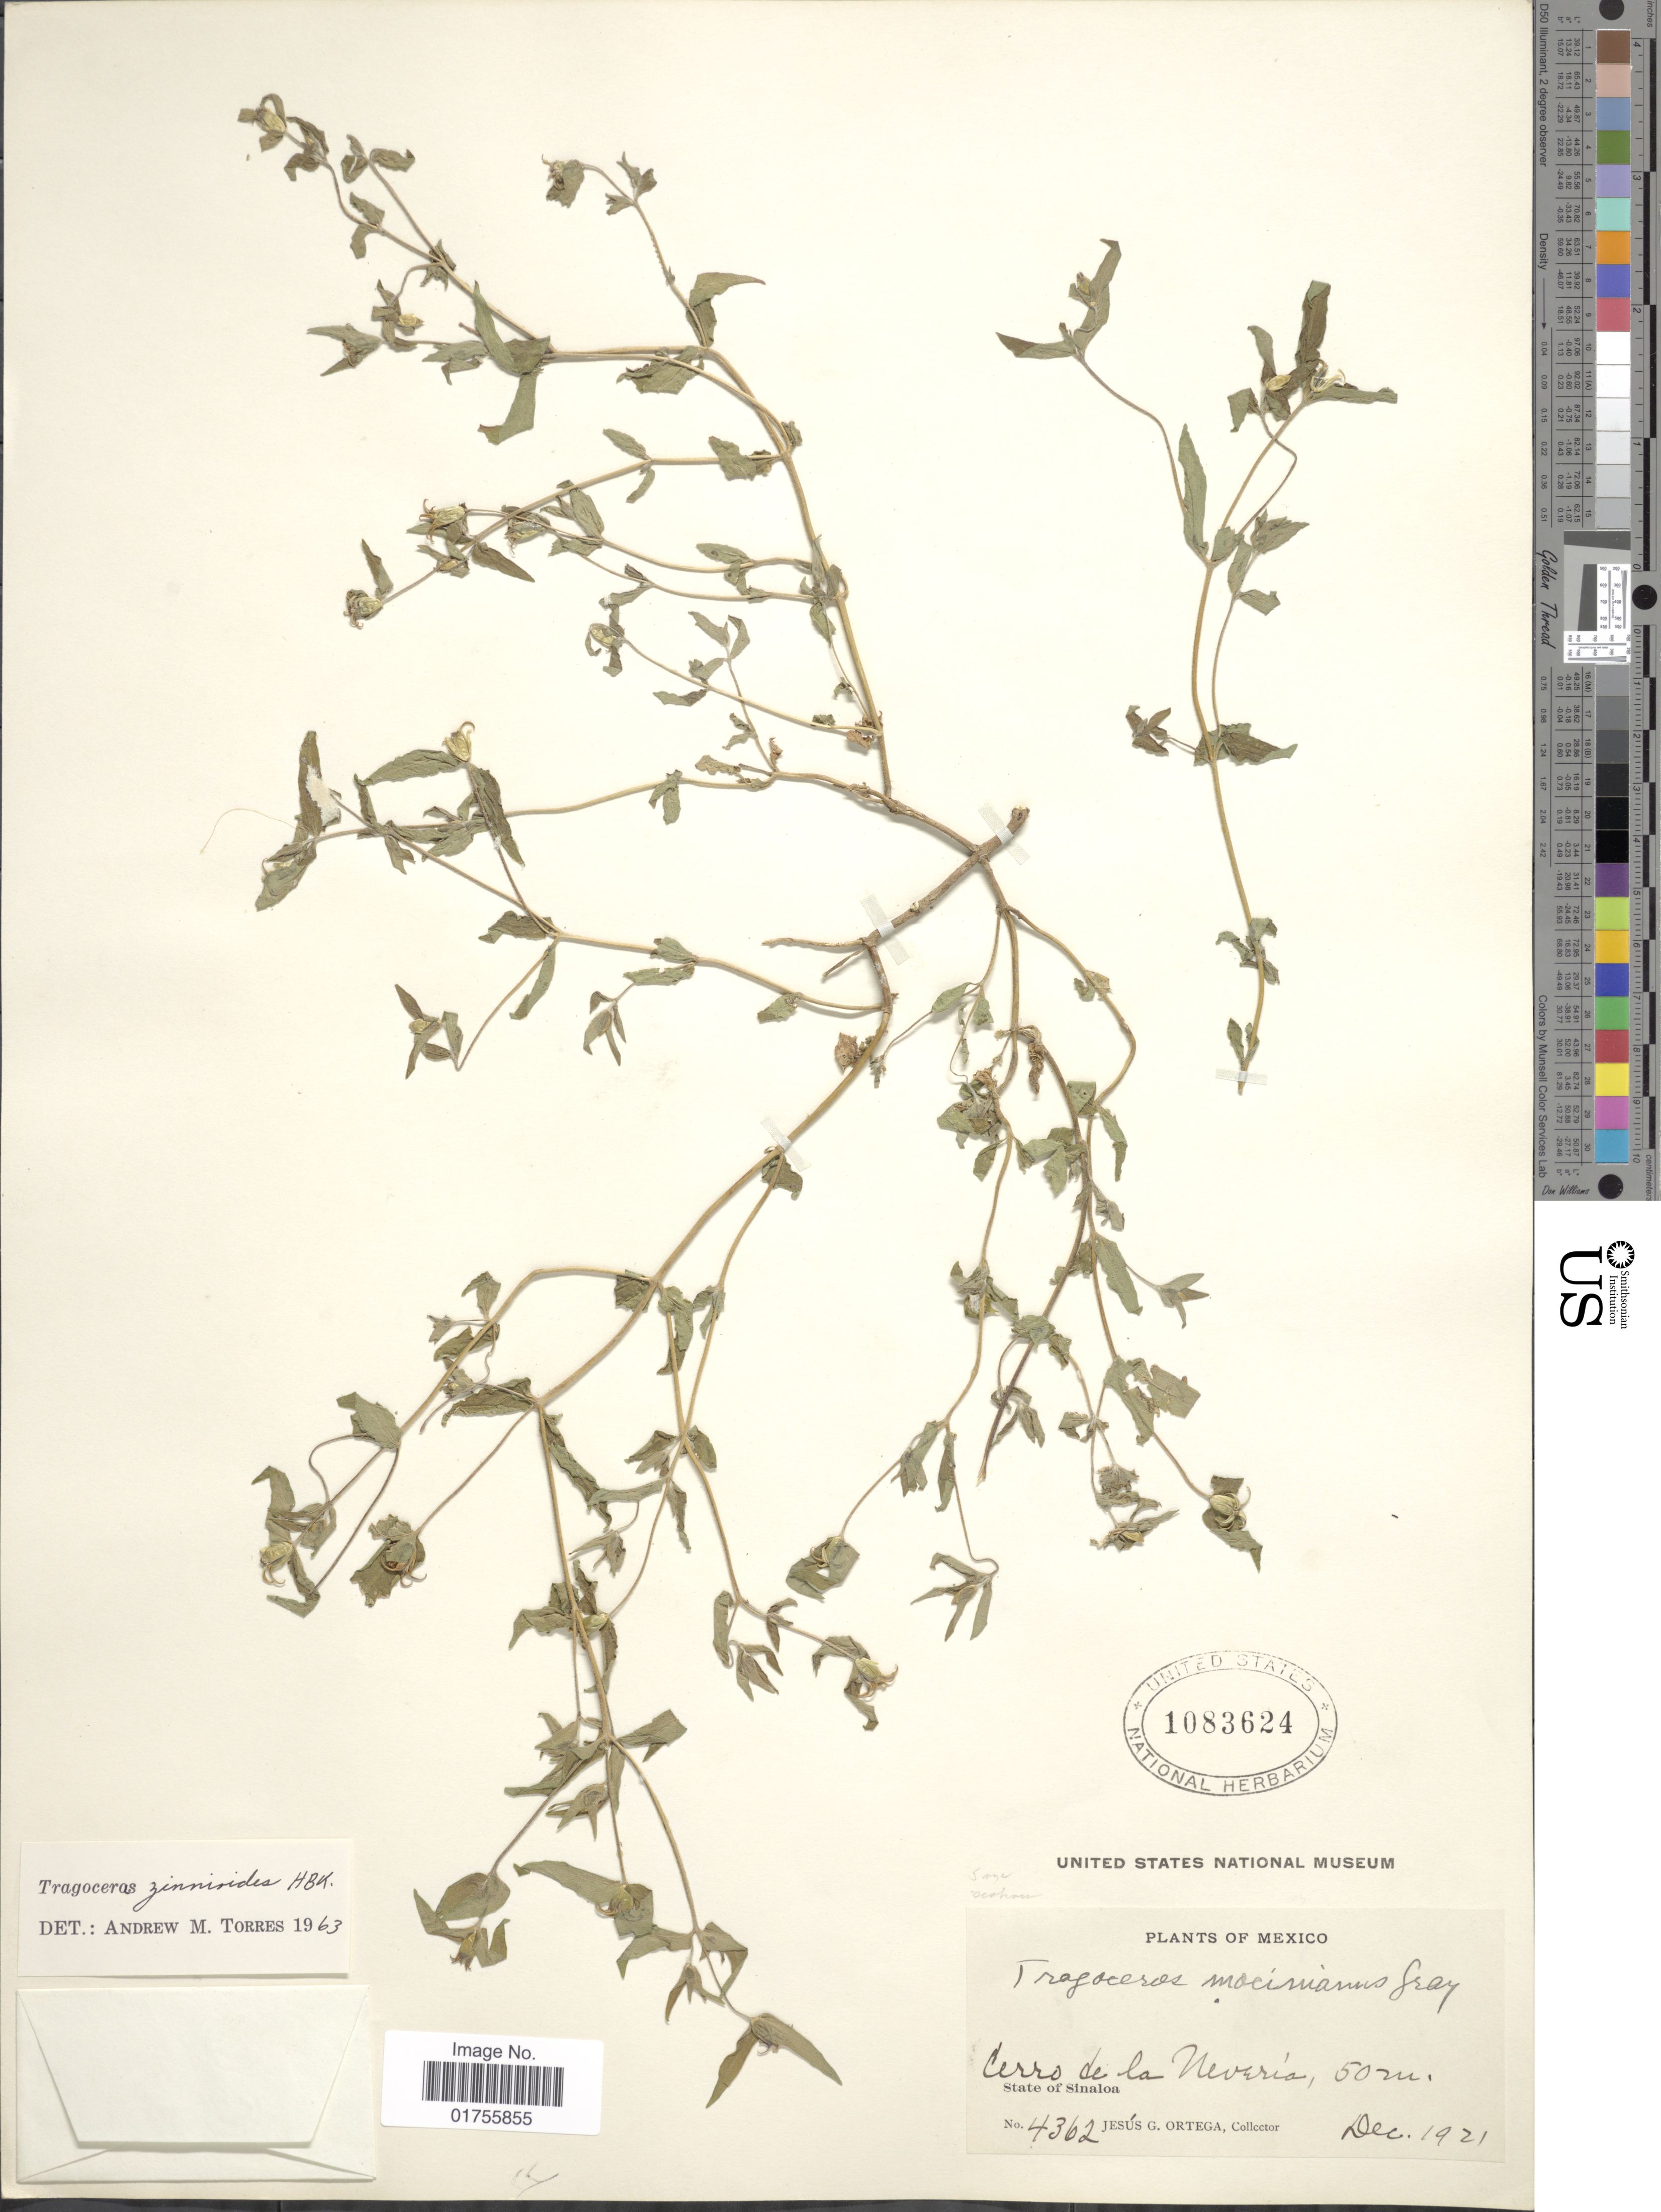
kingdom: Plantae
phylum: Tracheophyta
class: Magnoliopsida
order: Asterales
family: Asteraceae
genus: Tragoceros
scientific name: Tragoceros zinnioides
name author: Kunth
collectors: J. Ortega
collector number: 4362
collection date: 1921-12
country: Mexico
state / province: Sinaloa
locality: Cerro de la Nevaria, State of Sinaloa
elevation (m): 50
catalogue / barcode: US 1083624